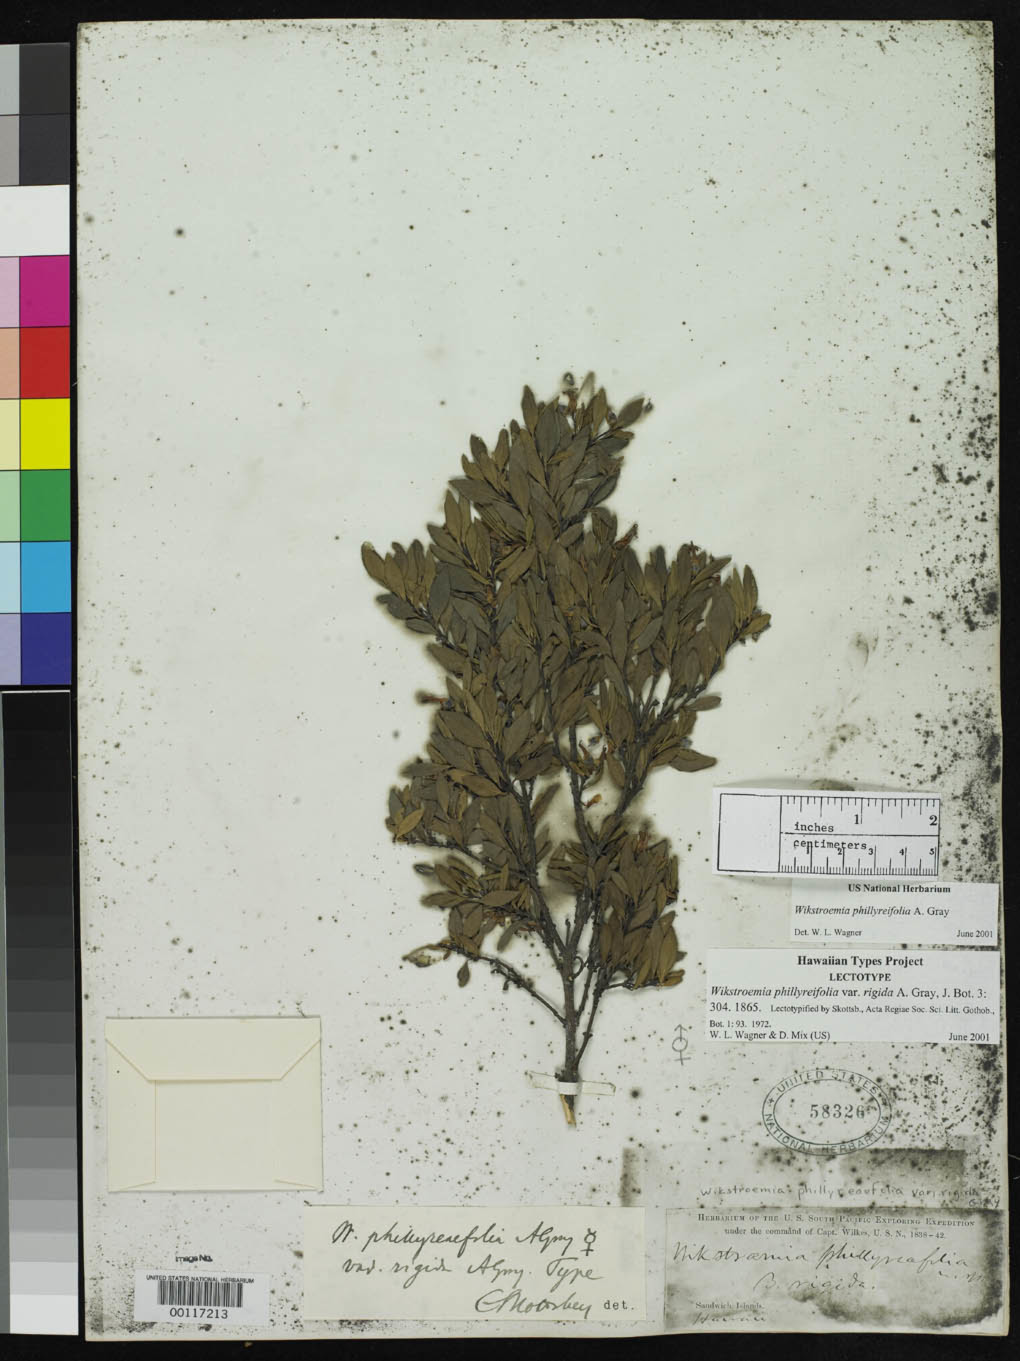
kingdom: Plantae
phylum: Tracheophyta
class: Magnoliopsida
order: Malvales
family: Thymelaeaceae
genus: Wikstroemia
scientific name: Wikstroemia phillyreifolia var. rigida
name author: A. Gray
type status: Isotype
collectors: E. J. Rémy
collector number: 222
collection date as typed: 1838 to -- --- 1842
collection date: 1838/1842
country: United States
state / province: Hawaii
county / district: Hawaii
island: Hawaii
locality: Mauna Loa.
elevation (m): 2042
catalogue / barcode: US 58326